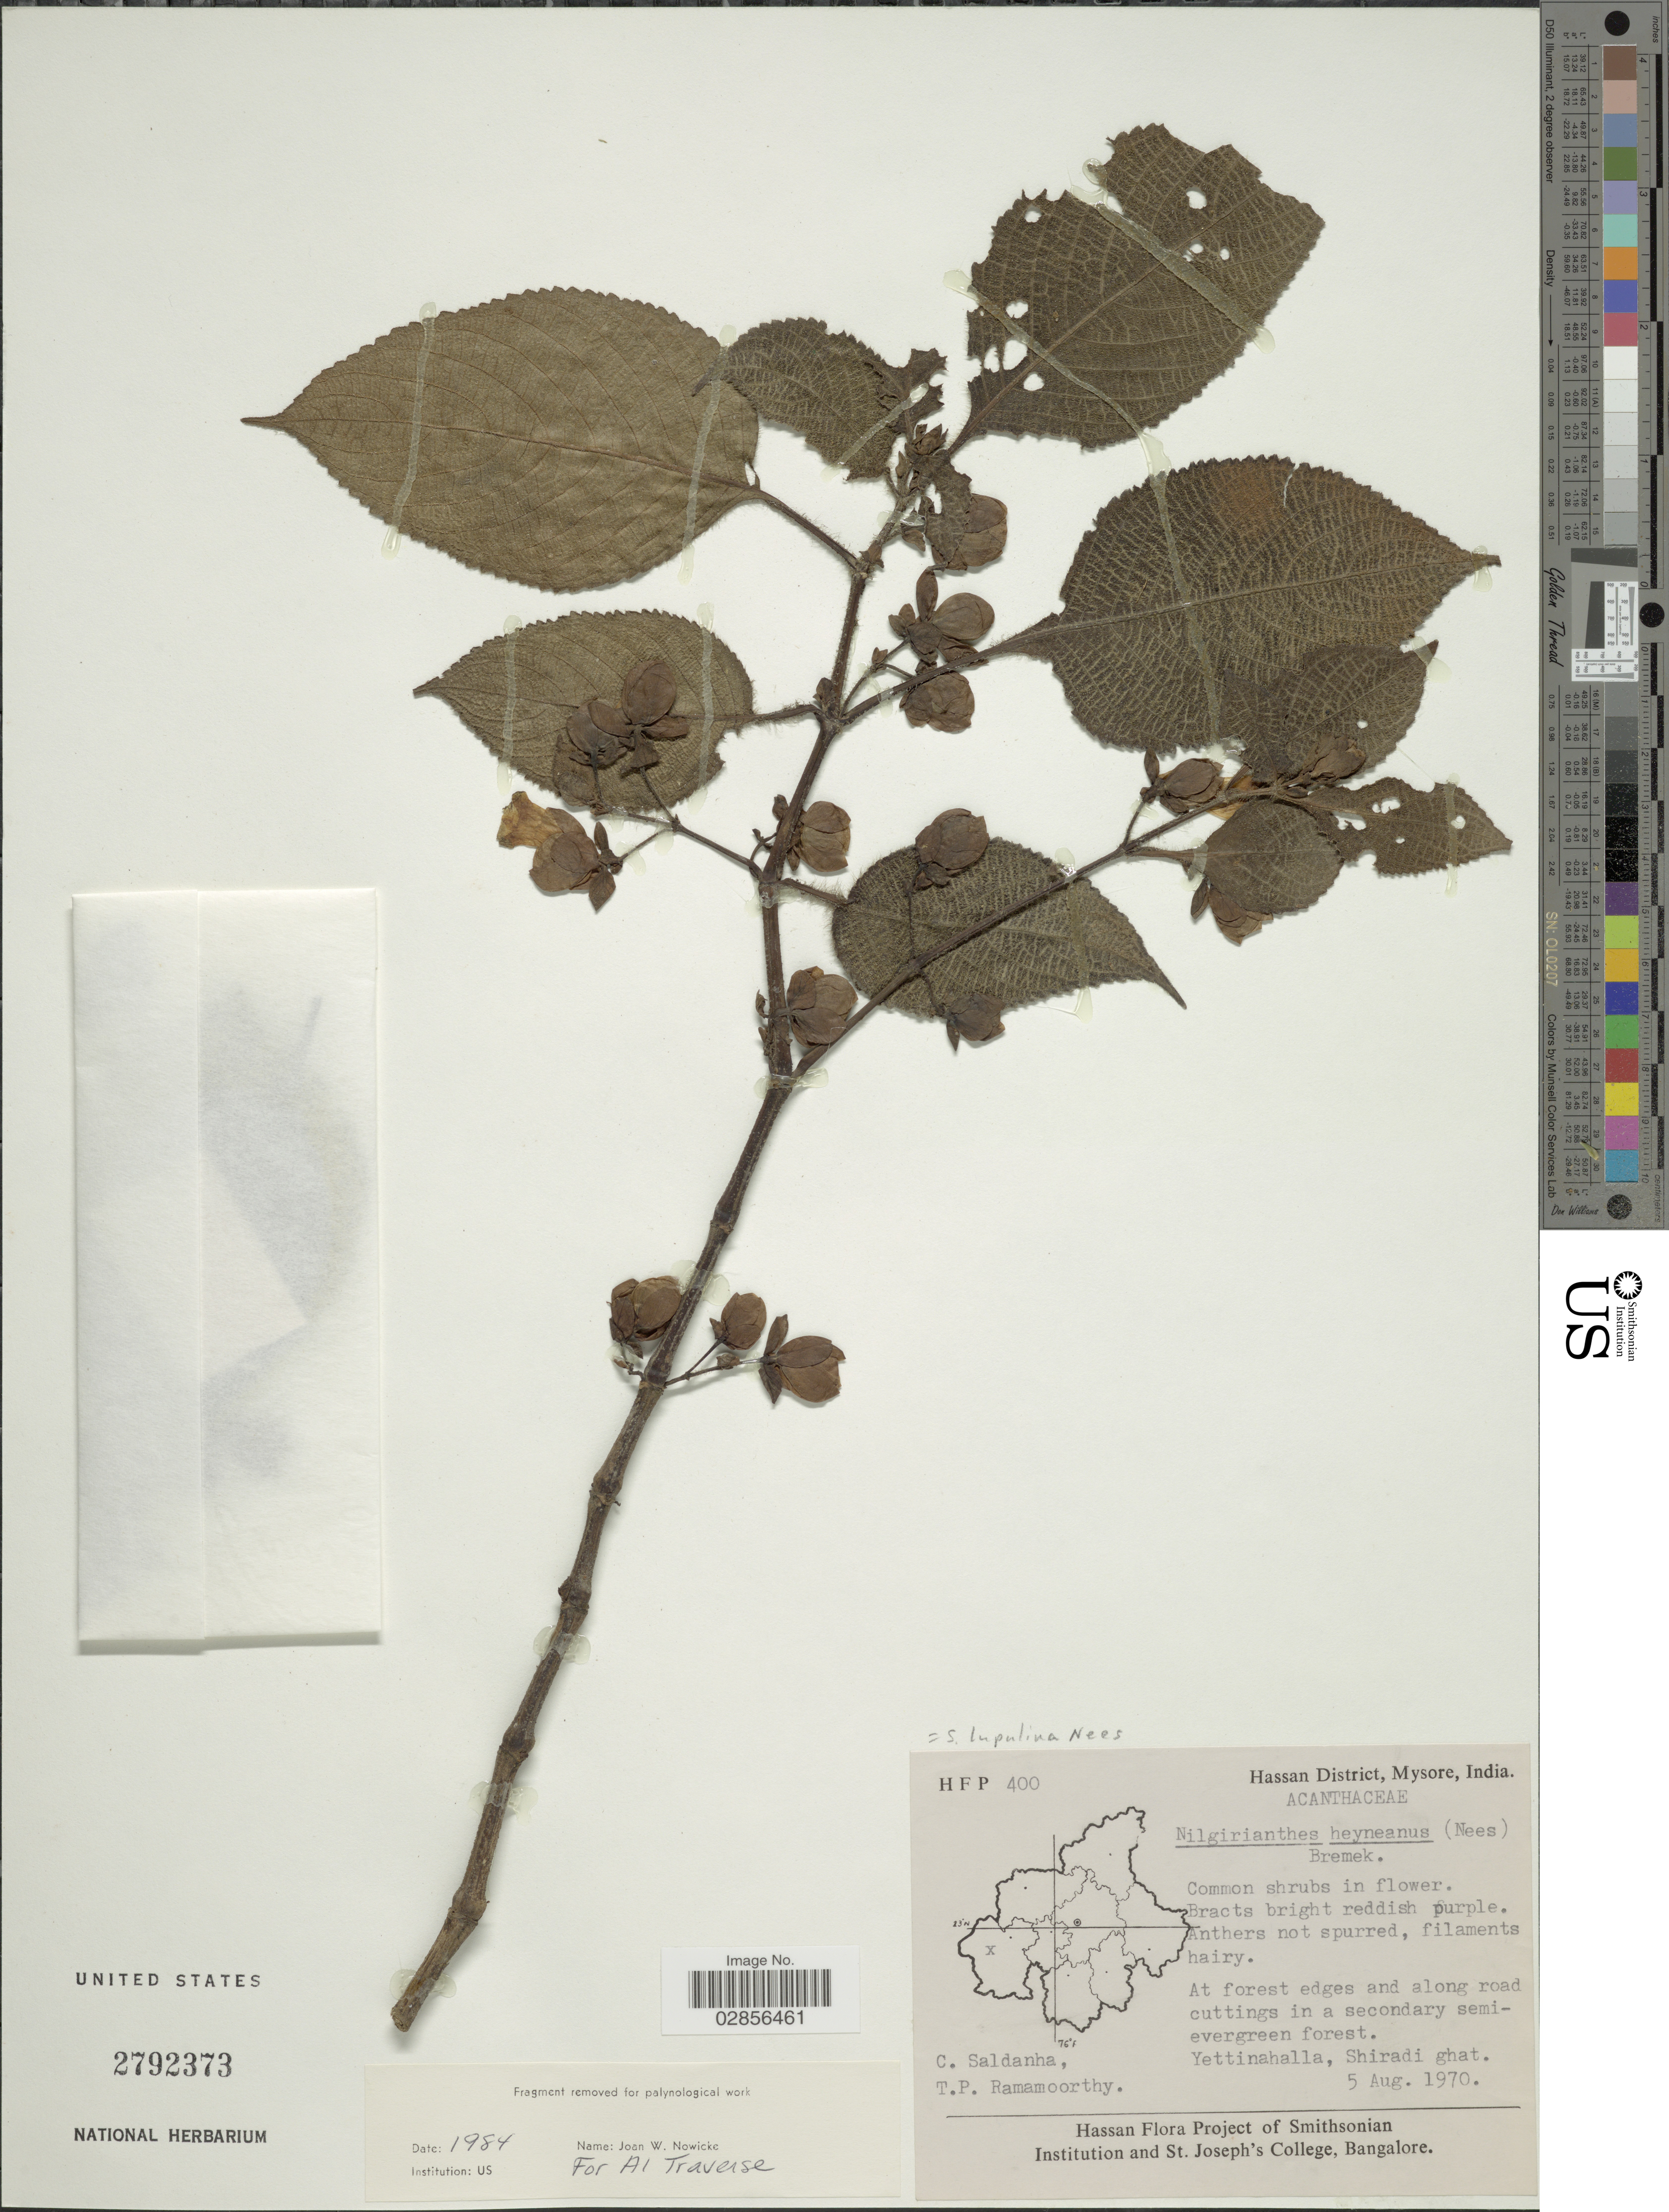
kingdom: Plantae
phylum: Tracheophyta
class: Magnoliopsida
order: Lamiales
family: Acanthaceae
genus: Strobilanthes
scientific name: Strobilanthes lupulina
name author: Nees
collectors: C. Saldanha & T. P. Ramamoorthy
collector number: HFP400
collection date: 1970-08-05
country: India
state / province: Karnataka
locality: Hassan District, Mysore. Yettinahalla, Shiradi ghat.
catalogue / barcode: US 2792373